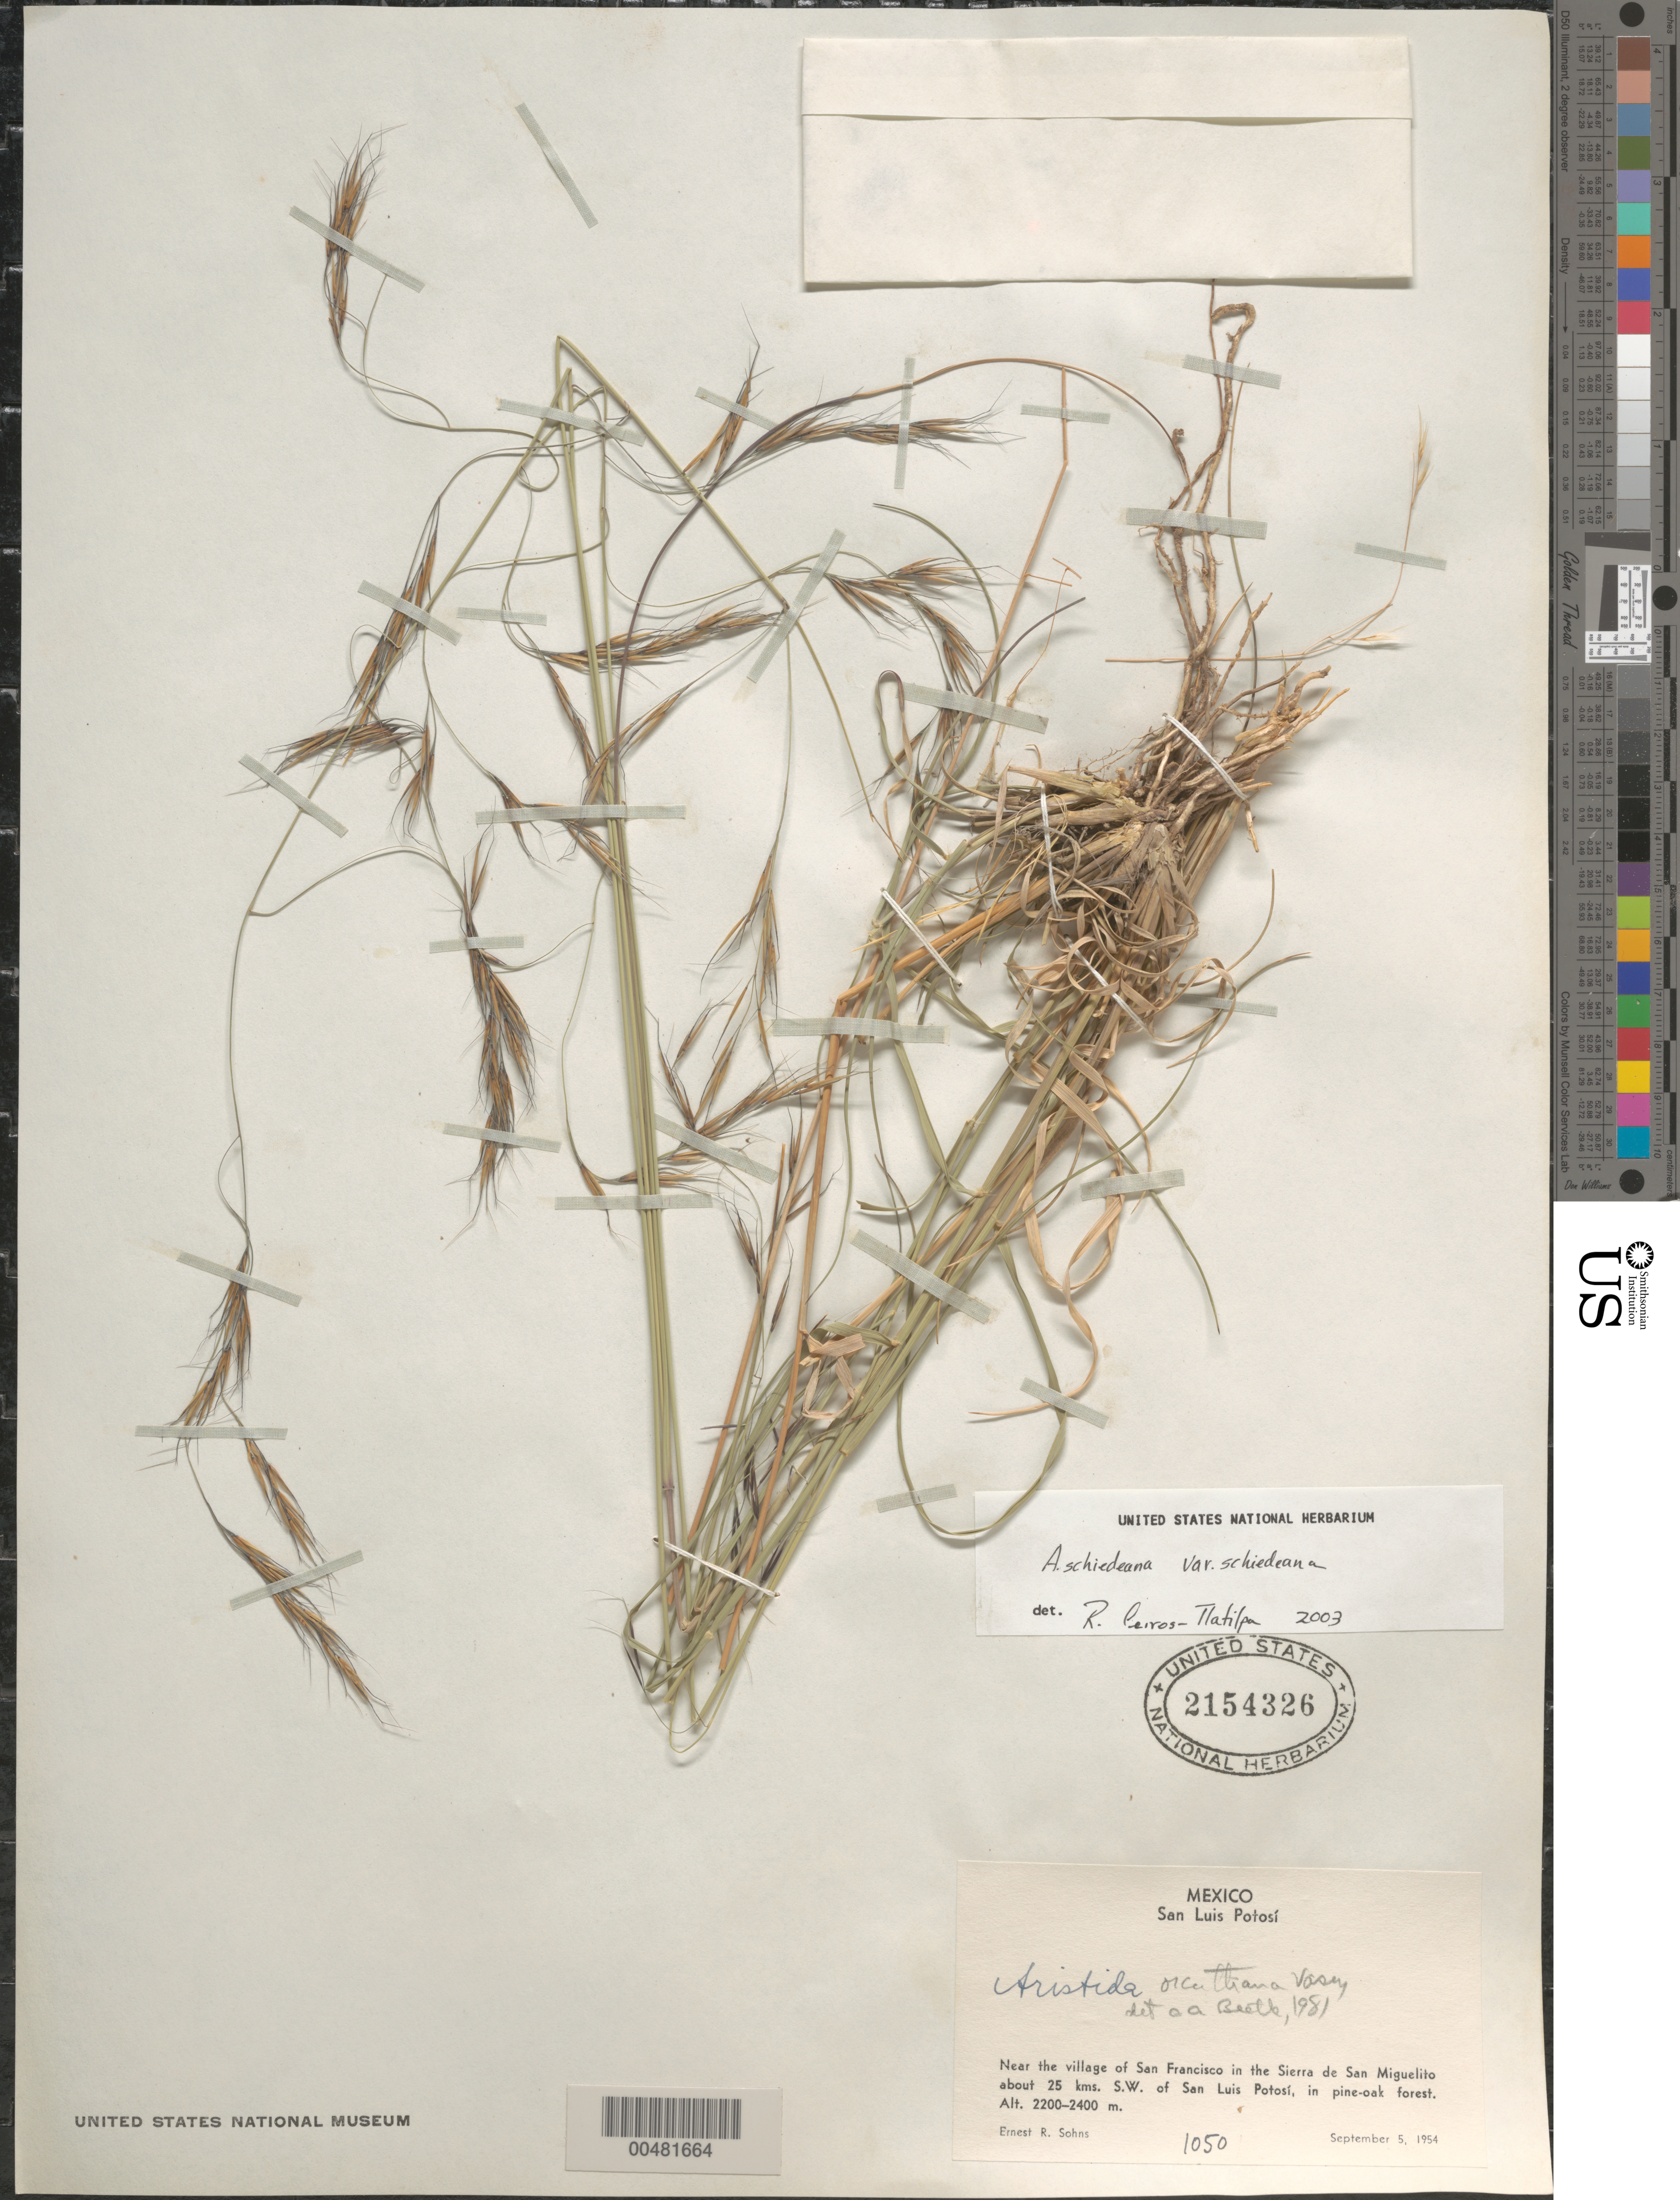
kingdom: Plantae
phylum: Tracheophyta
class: Liliopsida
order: Poales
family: Poaceae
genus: Aristida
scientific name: Aristida schiedeana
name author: Trin. & Rupr.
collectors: E. R. Sohns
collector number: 1050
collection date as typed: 5 Sep 1954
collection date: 1954-09-05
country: Mexico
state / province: San Luis Potosi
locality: Near the village of San Francisco in the Sierra de San Miguelito about 25 km SW of San Luis Potosí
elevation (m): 2200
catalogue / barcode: US 2154326